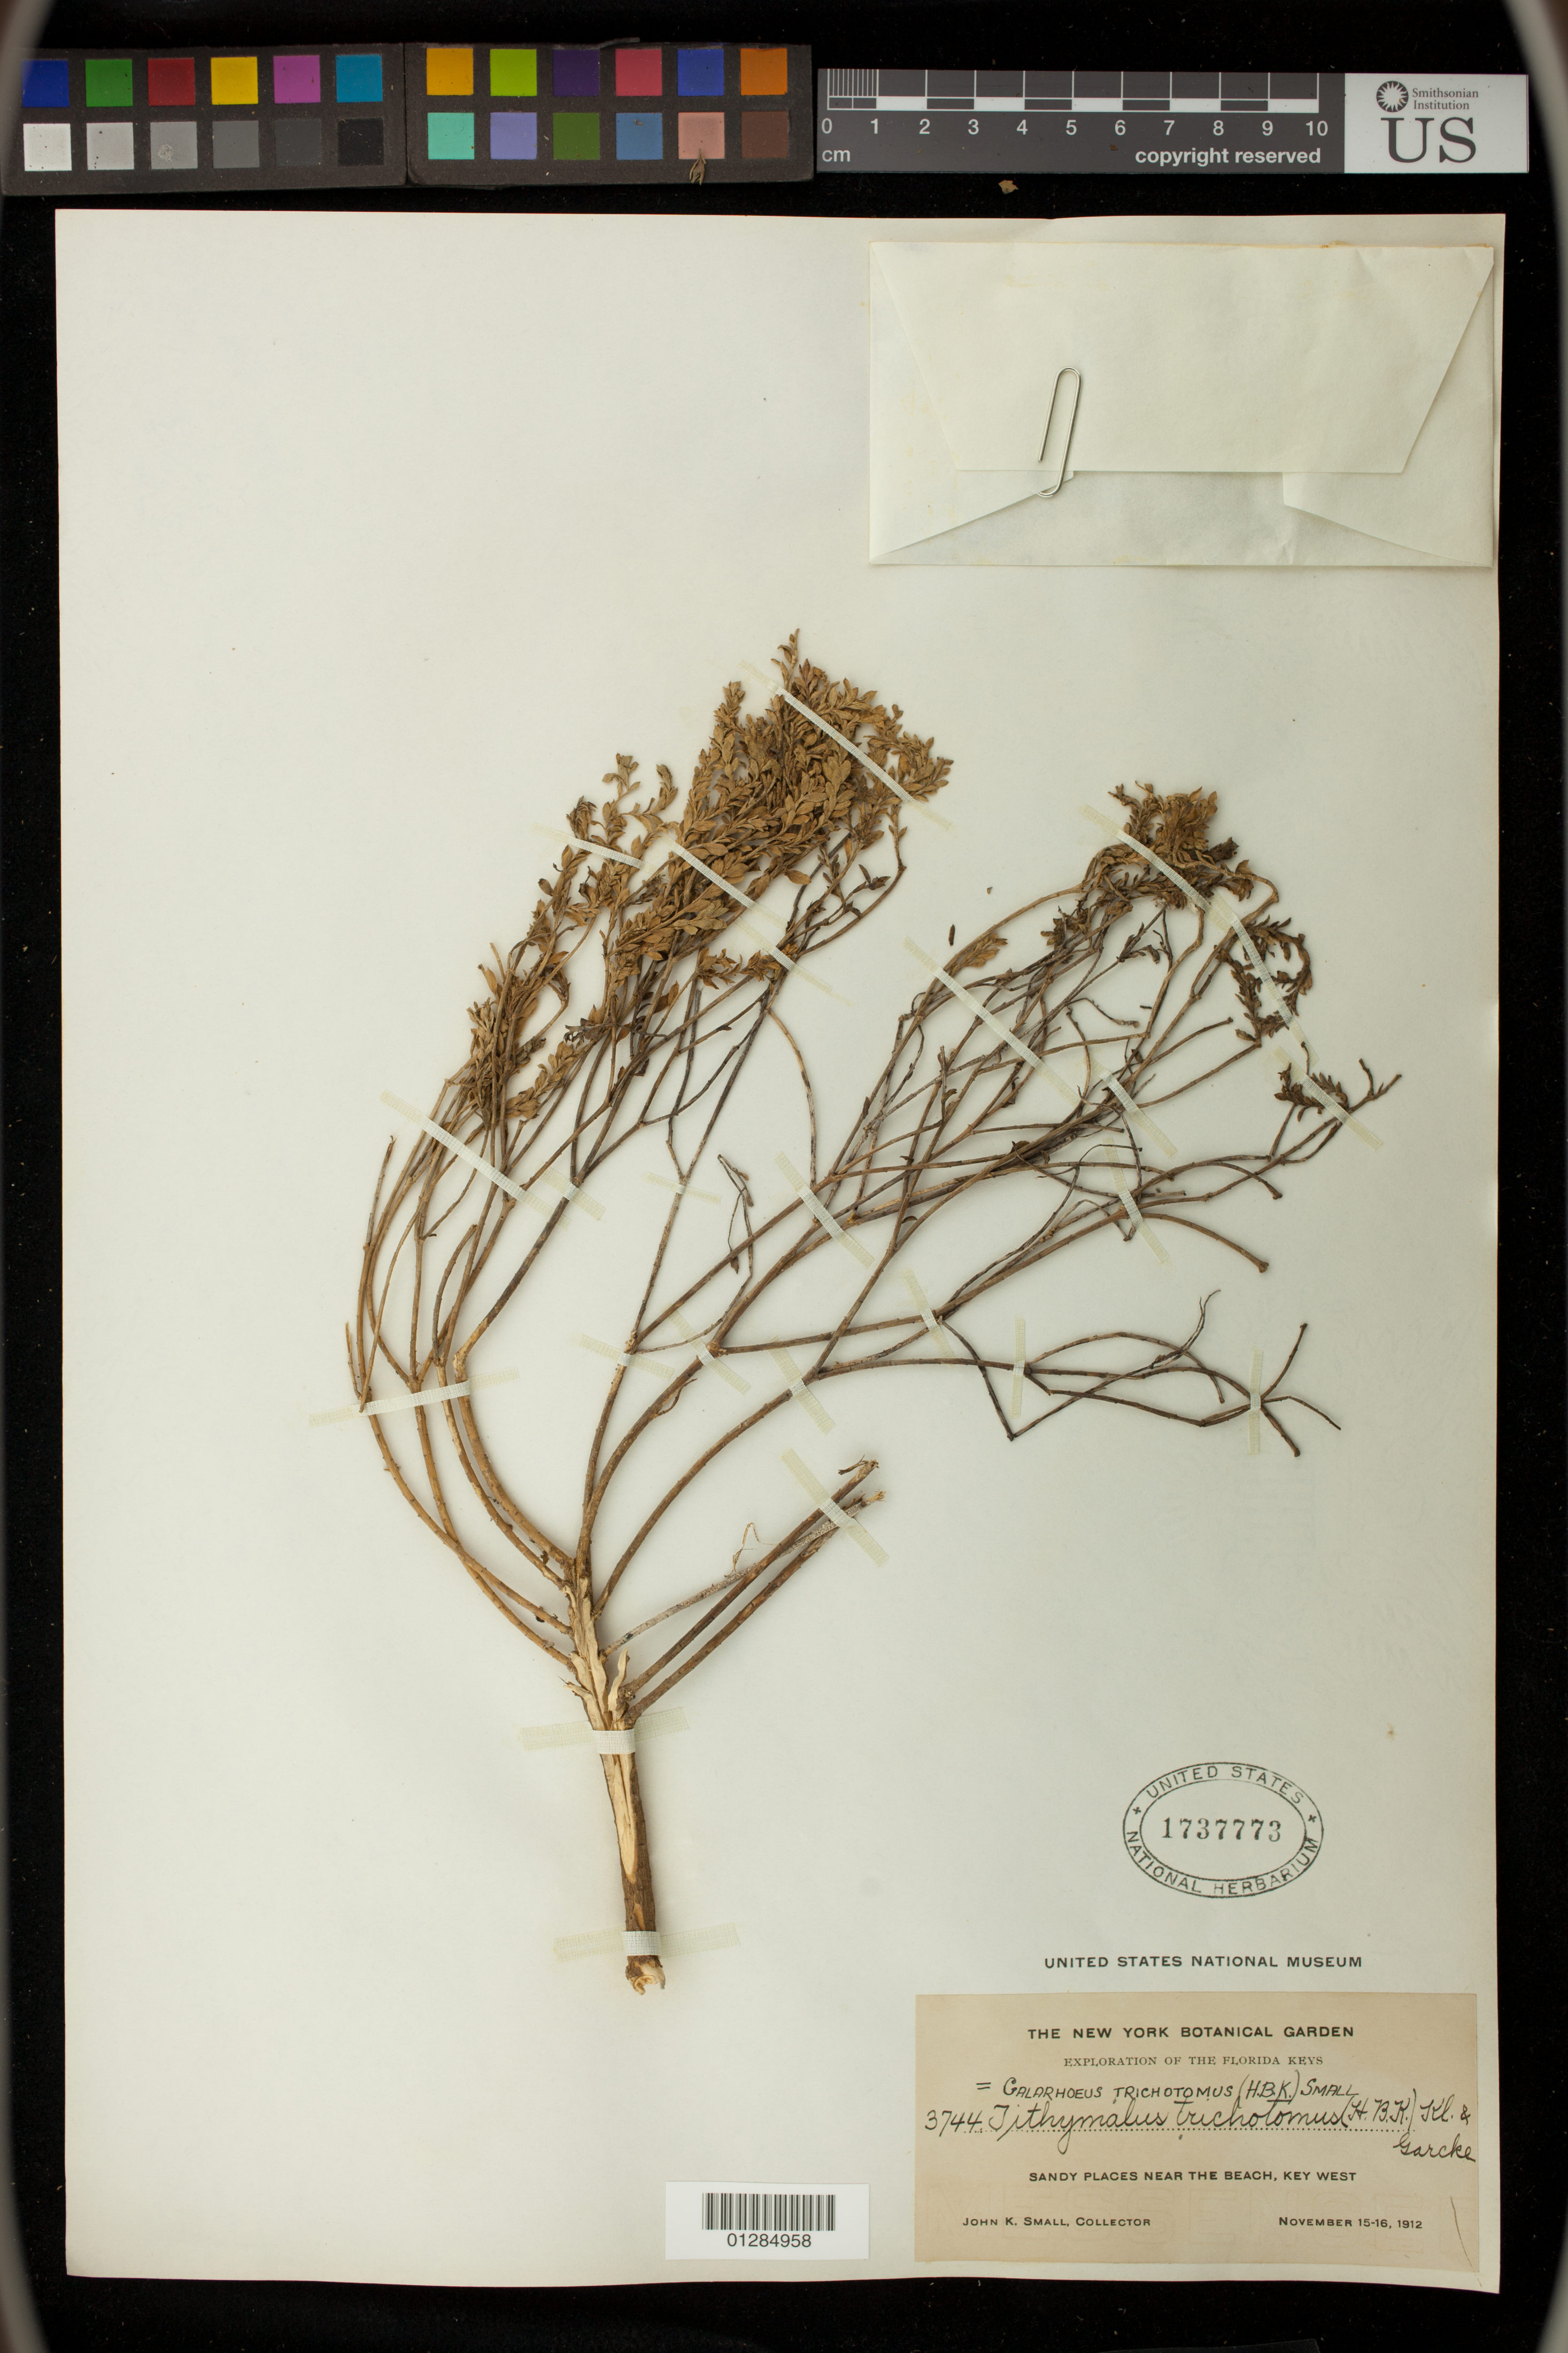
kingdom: Plantae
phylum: Tracheophyta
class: Magnoliopsida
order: Malpighiales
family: Euphorbiaceae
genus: Euphorbia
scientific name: Euphorbia trichotoma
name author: Kunth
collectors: J. K. Small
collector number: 3744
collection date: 1912-11-15/1912-11-16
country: United States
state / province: Florida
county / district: Monroe County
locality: Sandy places near the beach, Key West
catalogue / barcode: US 1737773